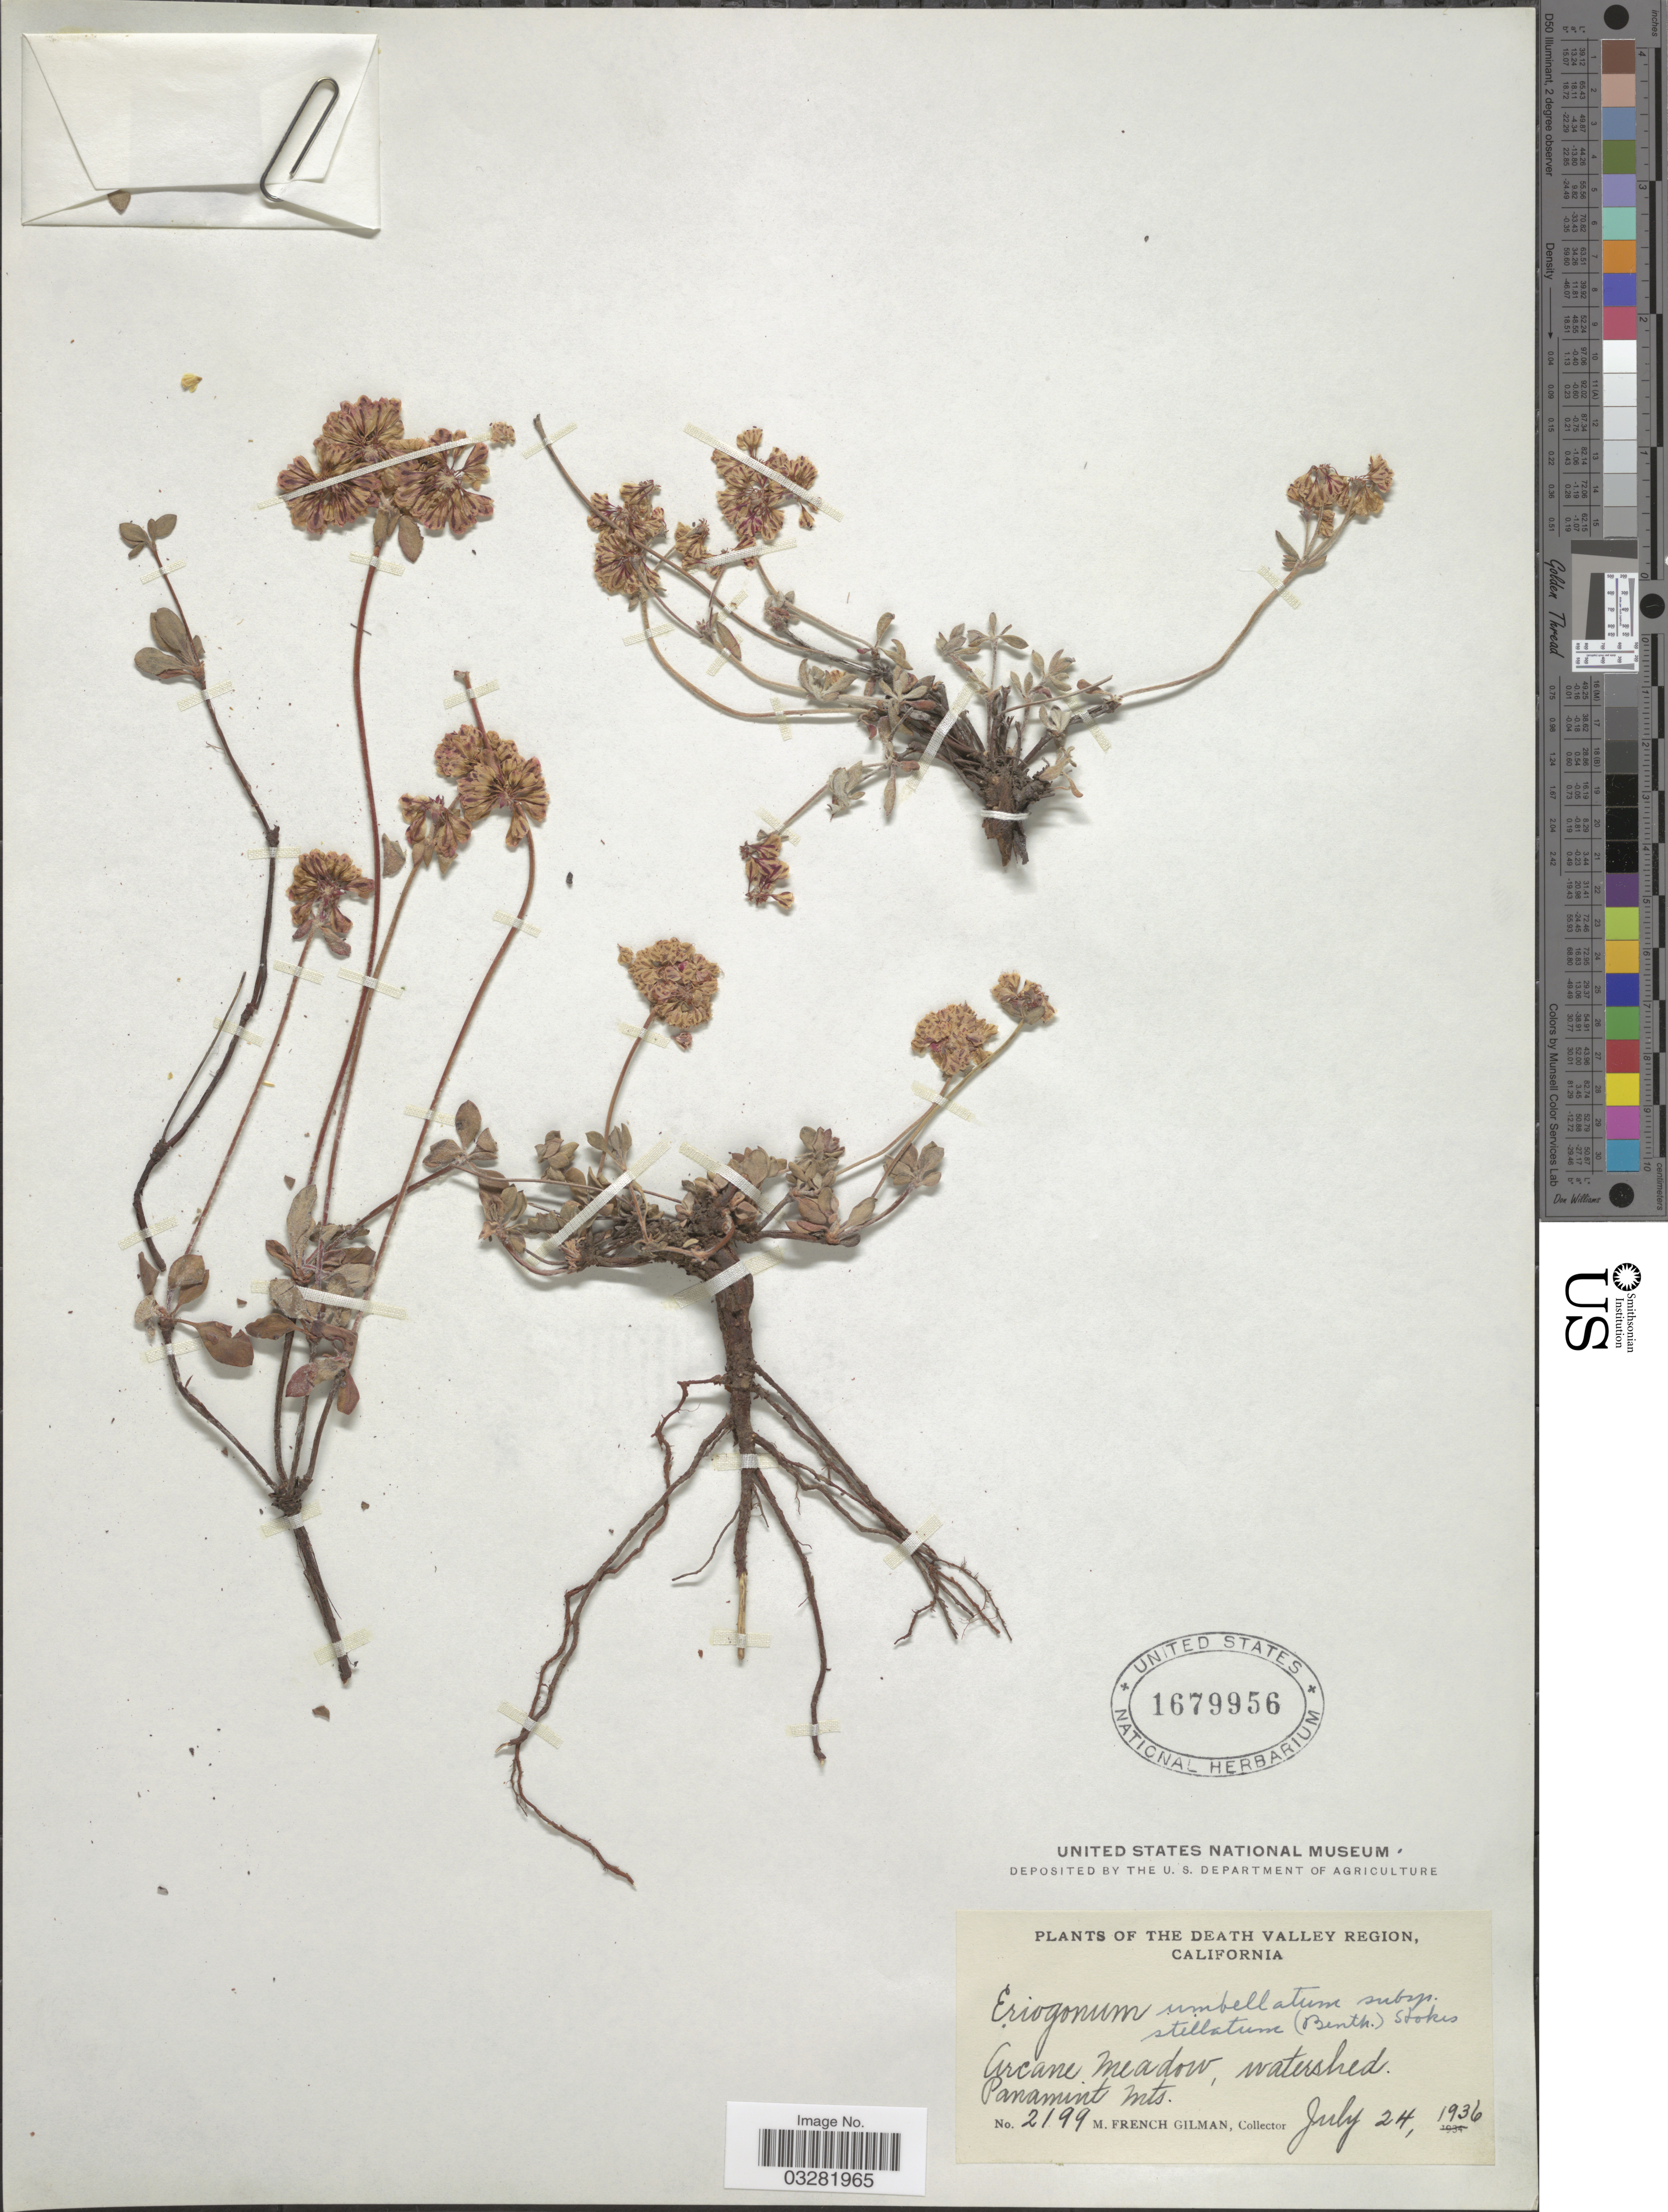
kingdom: Plantae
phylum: Tracheophyta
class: Magnoliopsida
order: Caryophyllales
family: Polygonaceae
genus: Eriogonum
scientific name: Eriogonum umbellatum var. versicolor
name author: S. Stokes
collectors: M. F. Gilman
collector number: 2199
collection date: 1936-07-24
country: United States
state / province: California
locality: The Death Valley Region. Arcane meadow, watershed. Panamint Mts.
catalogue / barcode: US 1679956